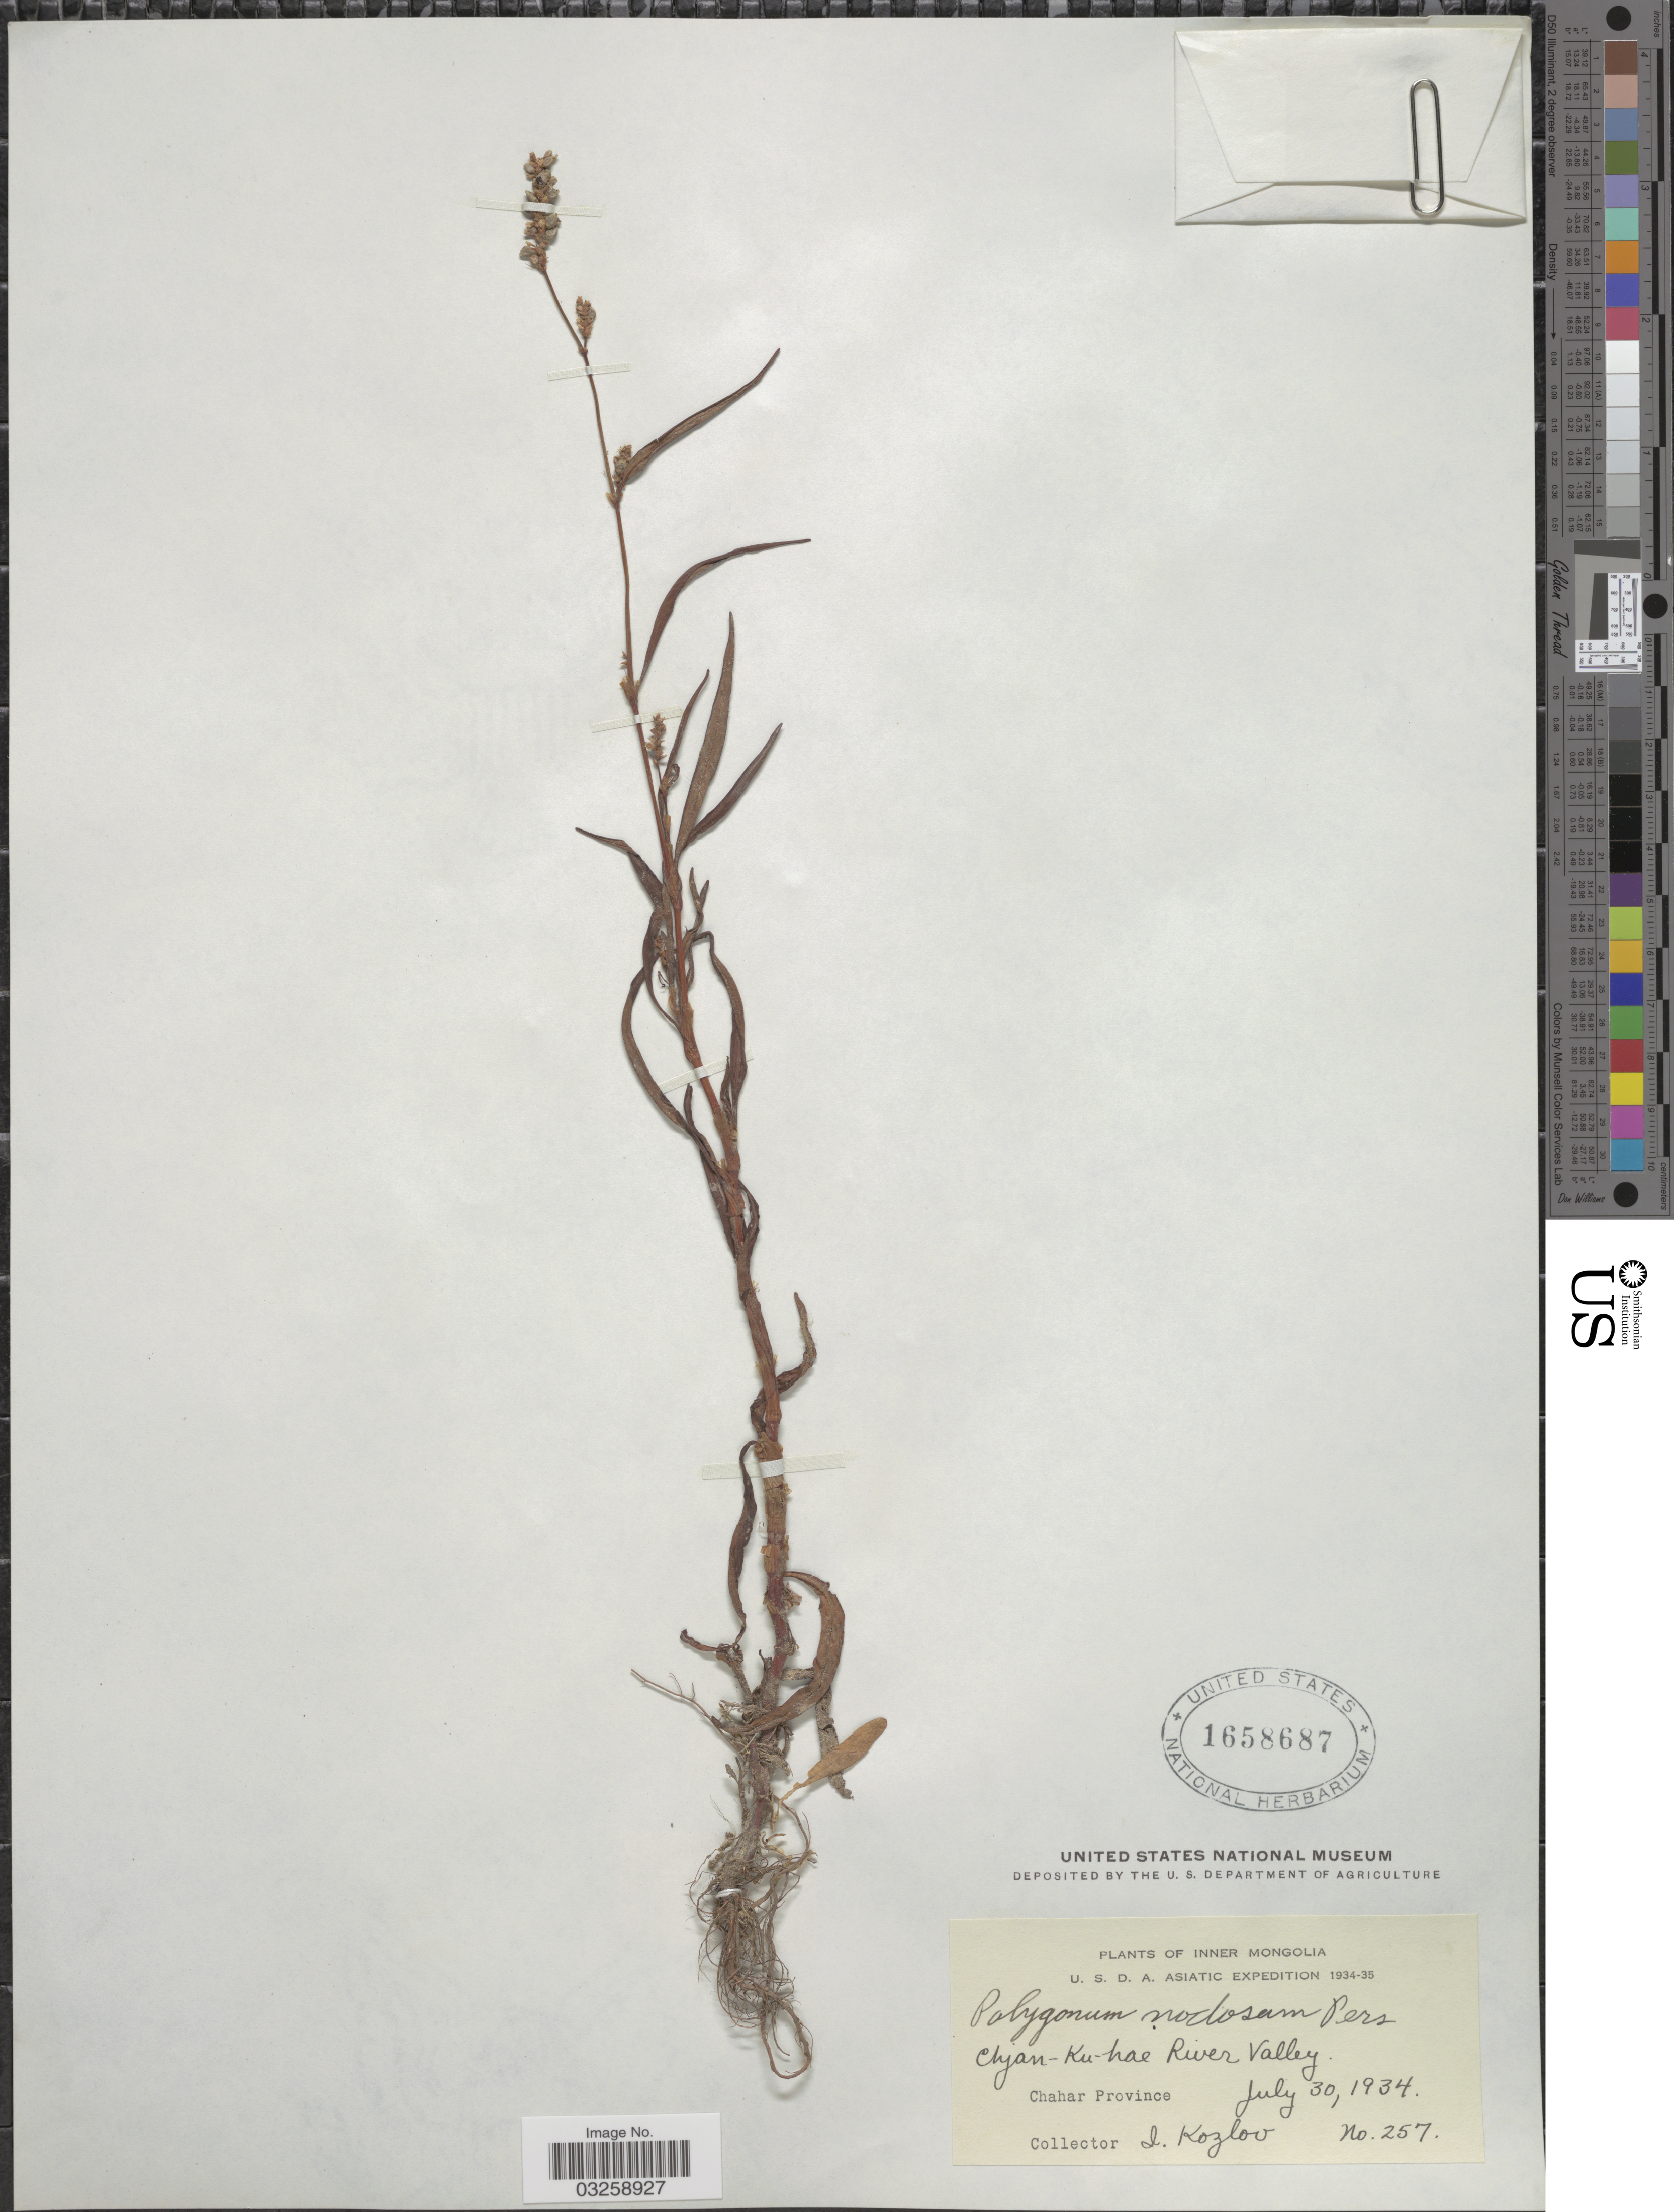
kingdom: Plantae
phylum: Tracheophyta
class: Magnoliopsida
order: Caryophyllales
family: Polygonaceae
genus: Polygonum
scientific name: Polygonum nodosum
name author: Pers.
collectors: I. Kozlov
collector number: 257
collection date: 1934-07-30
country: China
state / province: Nei Monggol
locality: Chjan-Ku-hae River Valley. Chahar Province.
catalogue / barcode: US 1658687